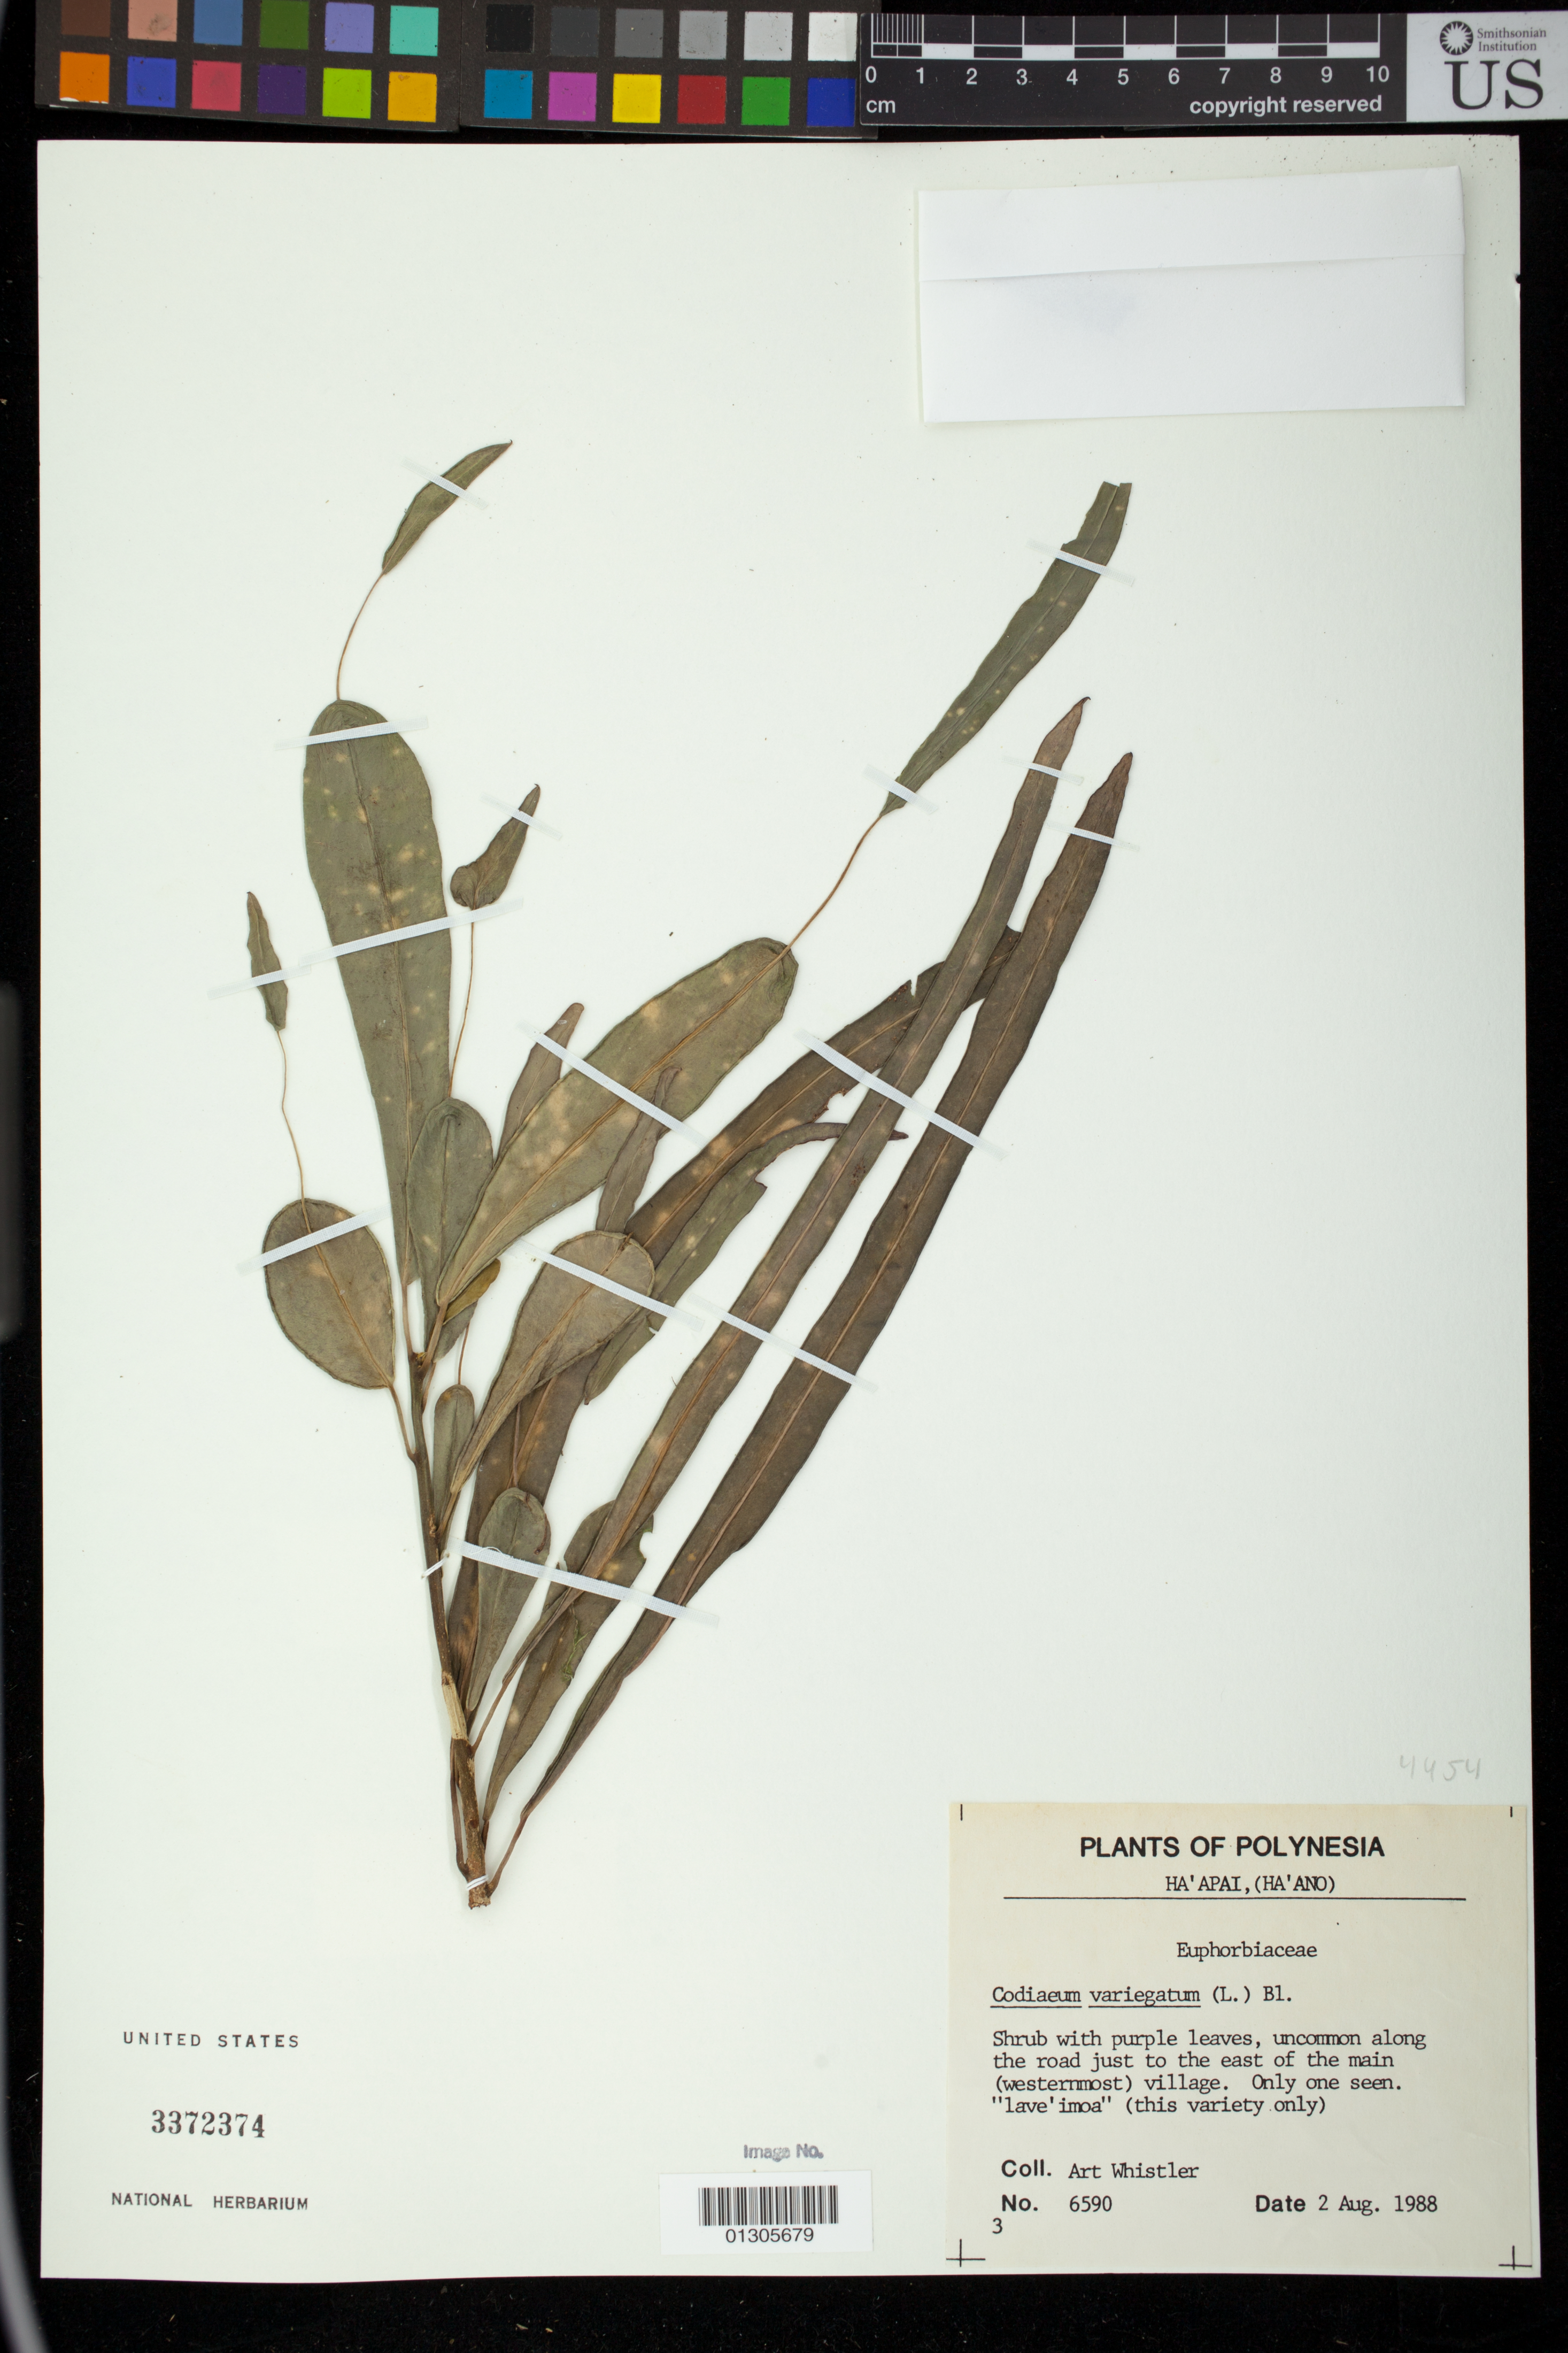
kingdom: Plantae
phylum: Tracheophyta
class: Magnoliopsida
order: Malpighiales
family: Euphorbiaceae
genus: Codiaeum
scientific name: Codiaeum variegatum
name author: (L.) Rumph. ex A. Juss.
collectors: A. Whistler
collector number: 6590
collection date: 1988-08-02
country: Tonga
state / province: Ha'Apai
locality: (HA'ANO) along the road just to the east of the main (westernmost) village.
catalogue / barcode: US 3372374